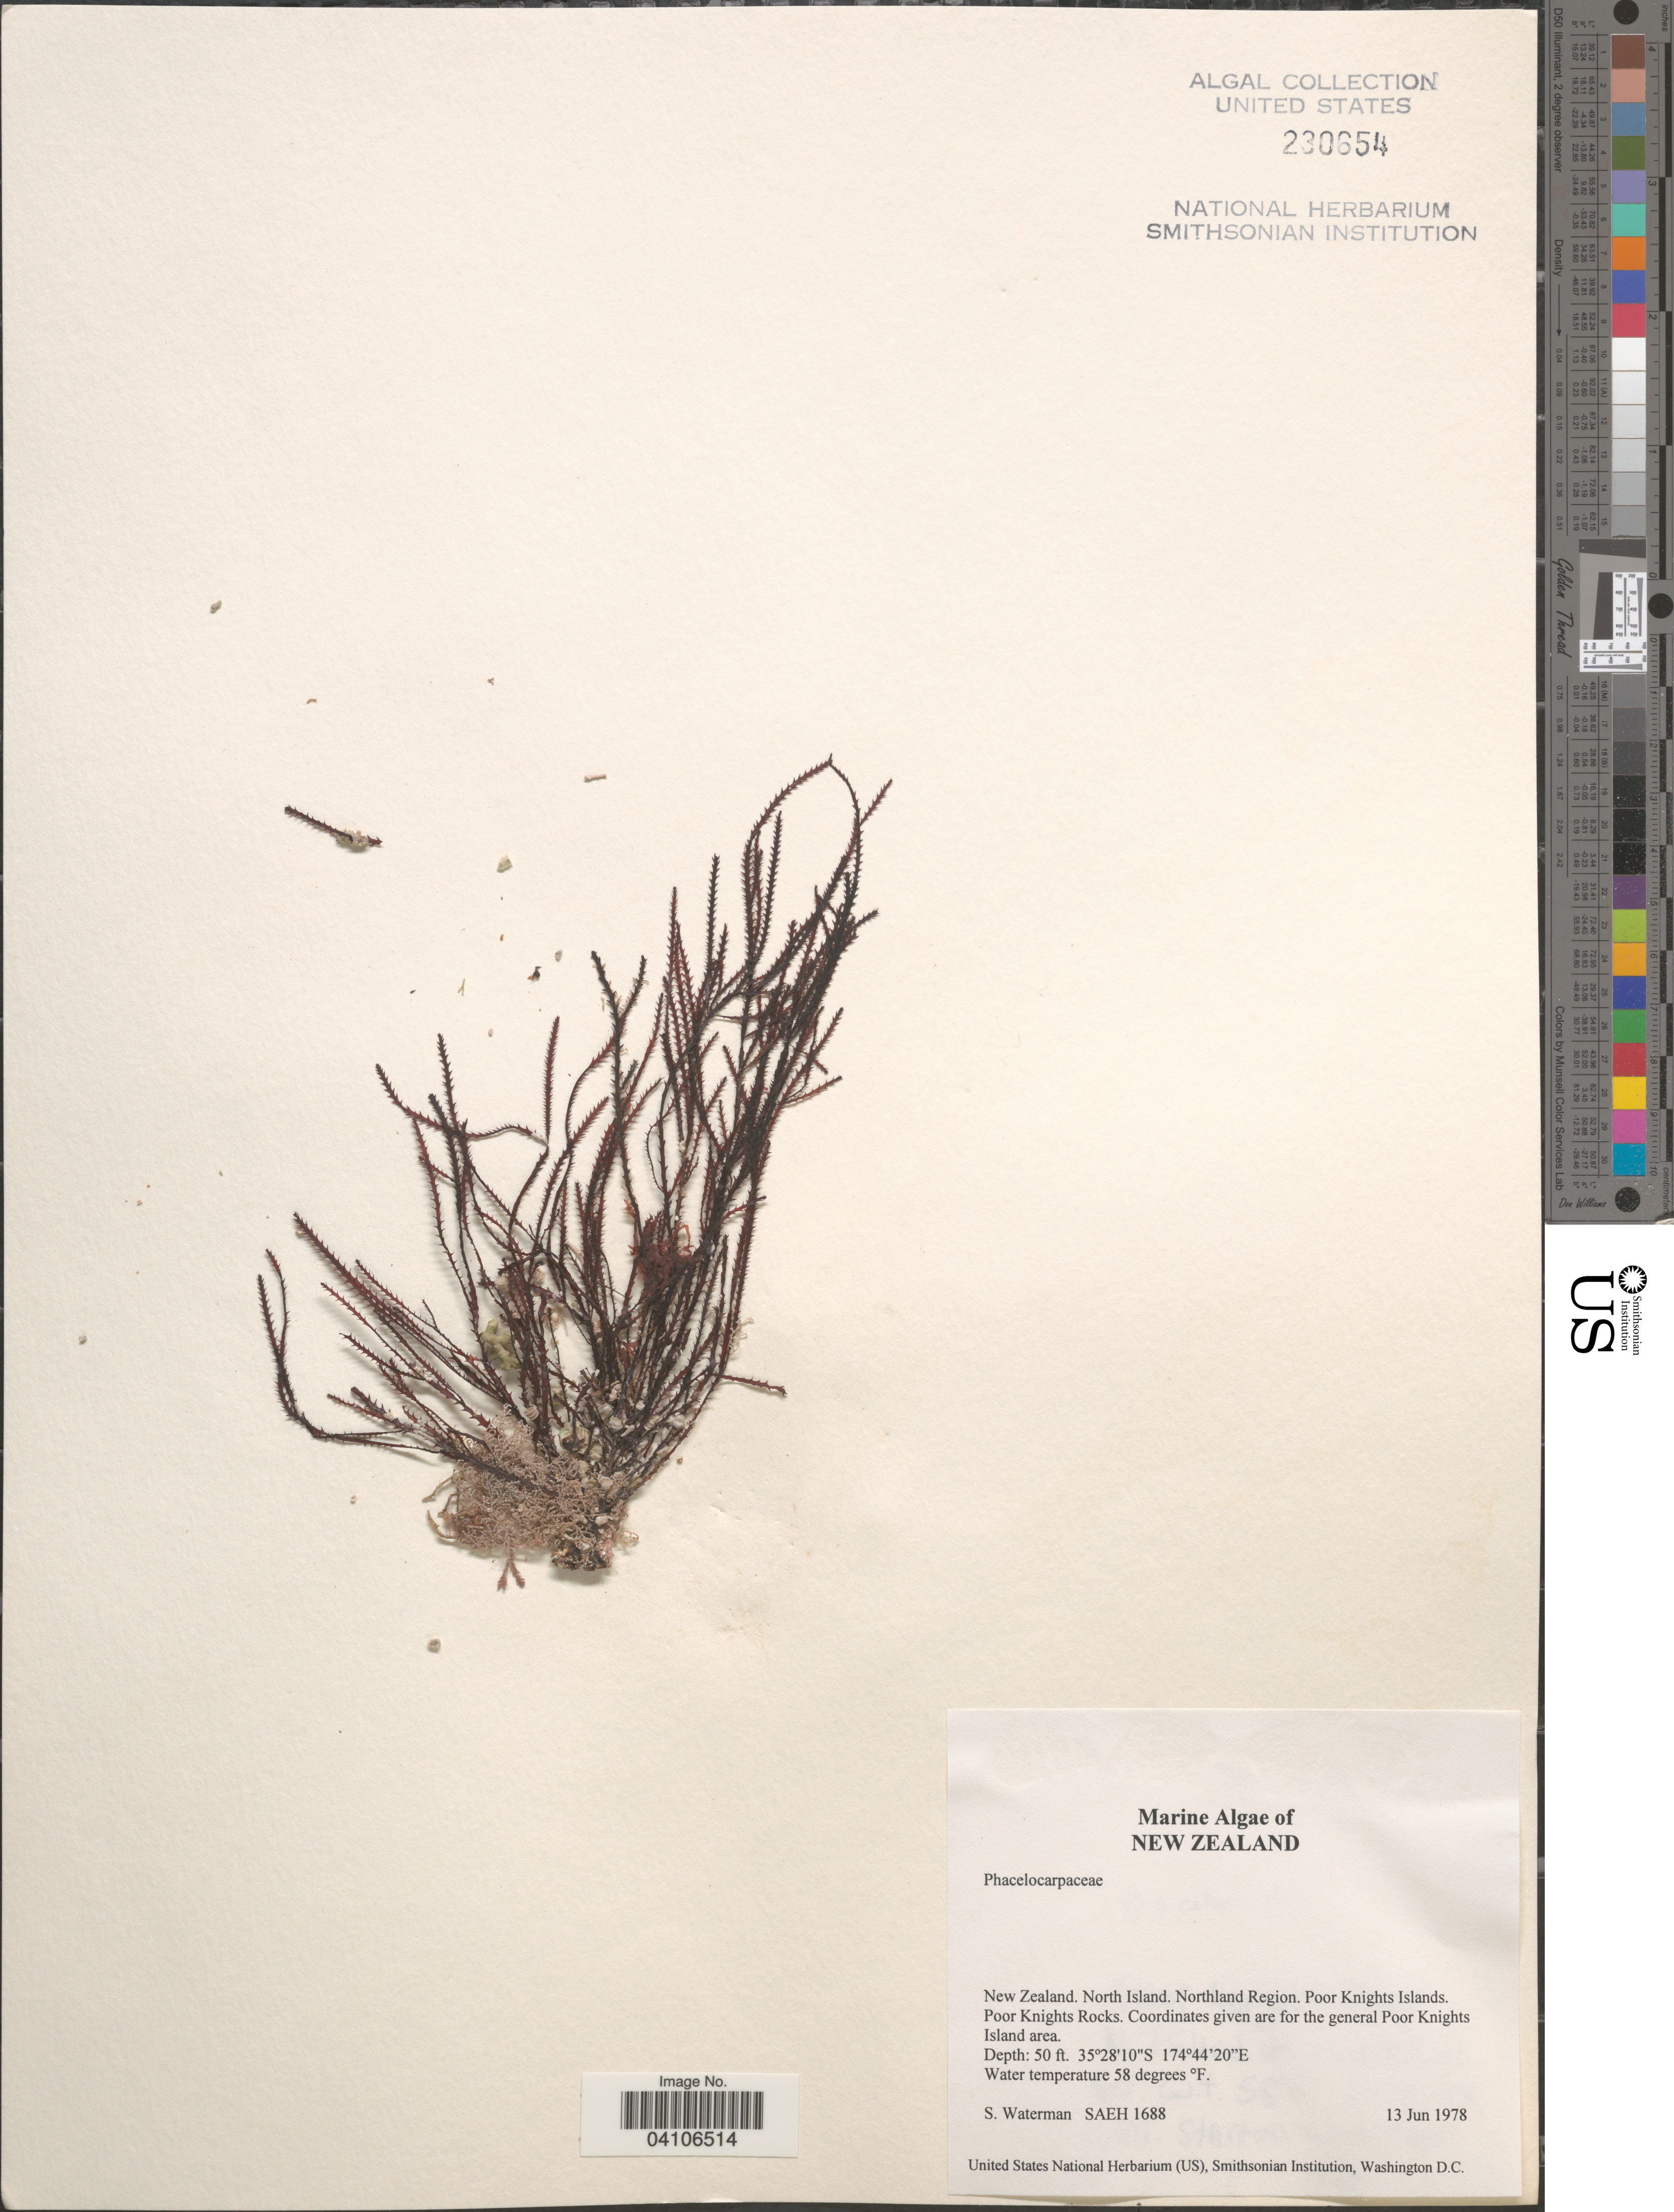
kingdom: Plantae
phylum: Rhodophyta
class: Florideophyceae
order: Gigartinales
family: Phacelocarpaceae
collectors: S. Waterman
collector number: SAEH1688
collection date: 1978-06-13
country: New Zealand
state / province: Northland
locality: North Island. Northland Region. Poor Knights Islands. Poor Knights Rocks. Coordinates given are for the general Poor Knights Island area.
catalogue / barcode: US 230654